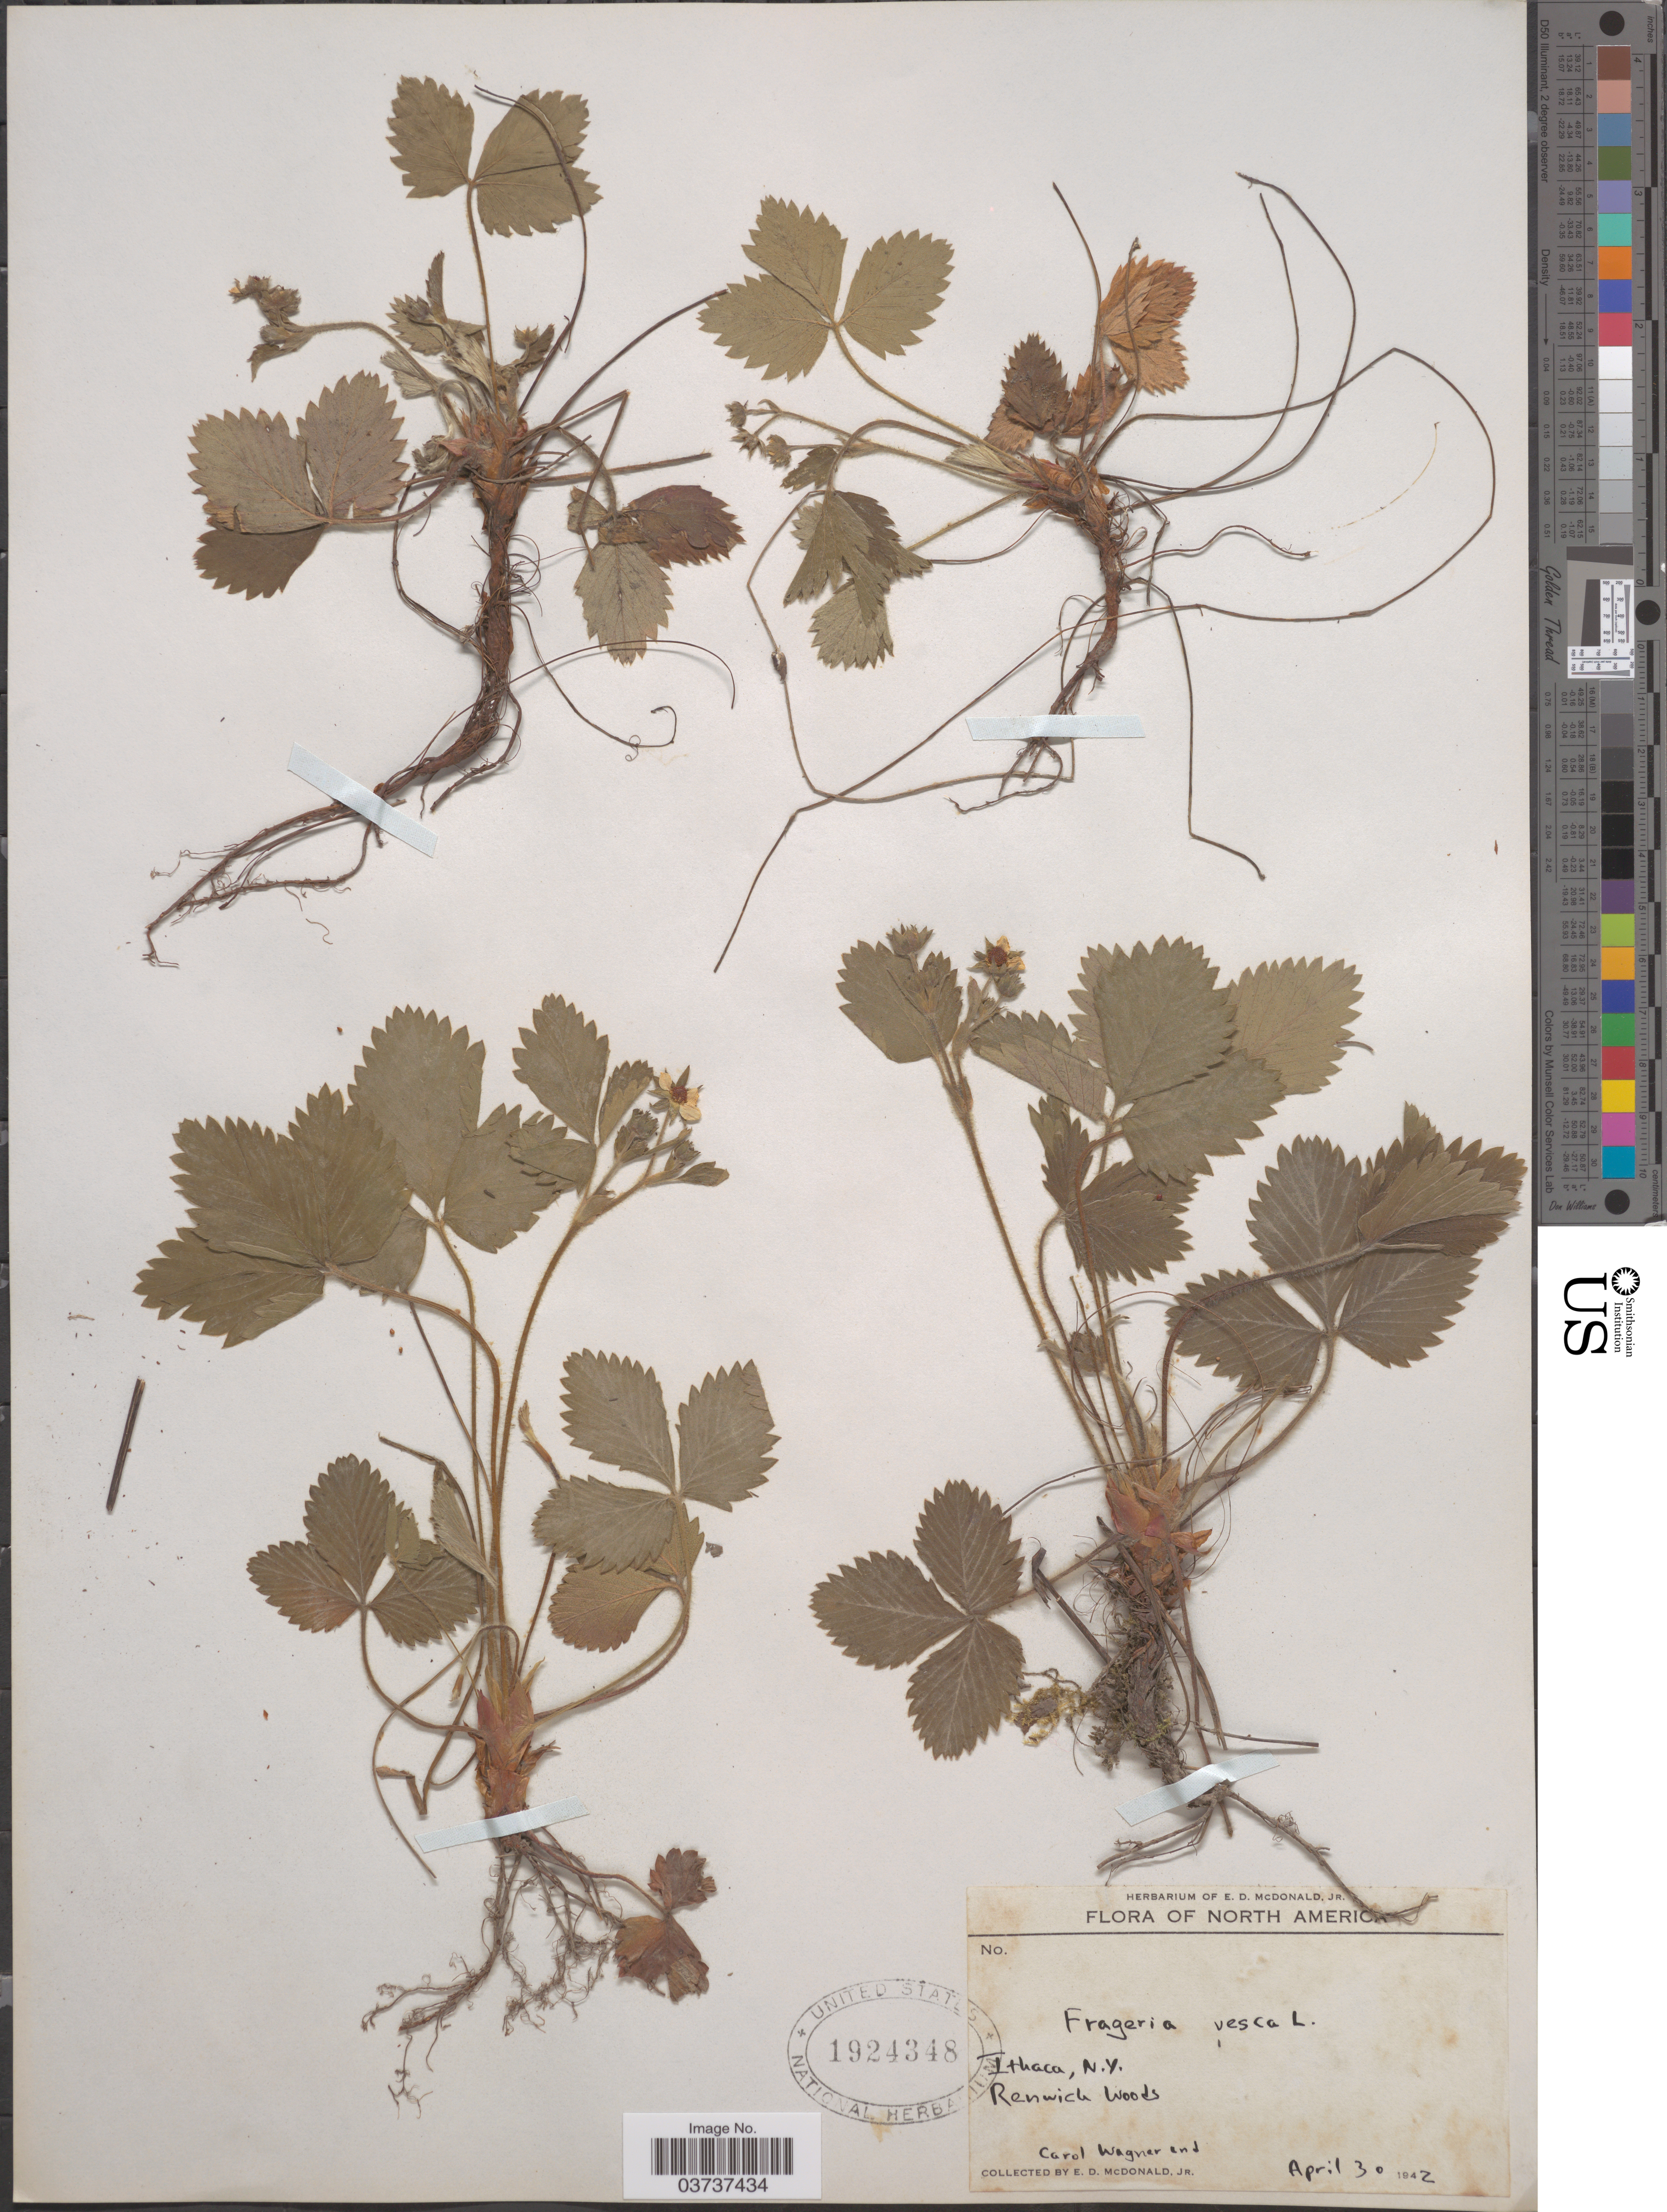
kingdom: Plantae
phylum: Tracheophyta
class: Magnoliopsida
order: Rosales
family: Rosaceae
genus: Fragaria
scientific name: Fragaria vesca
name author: L.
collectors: E. D. McDonald Jr. & C. Wagner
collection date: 1942-04-30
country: United States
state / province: New York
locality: Ithaca. Renwick Woods.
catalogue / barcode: US 1924348